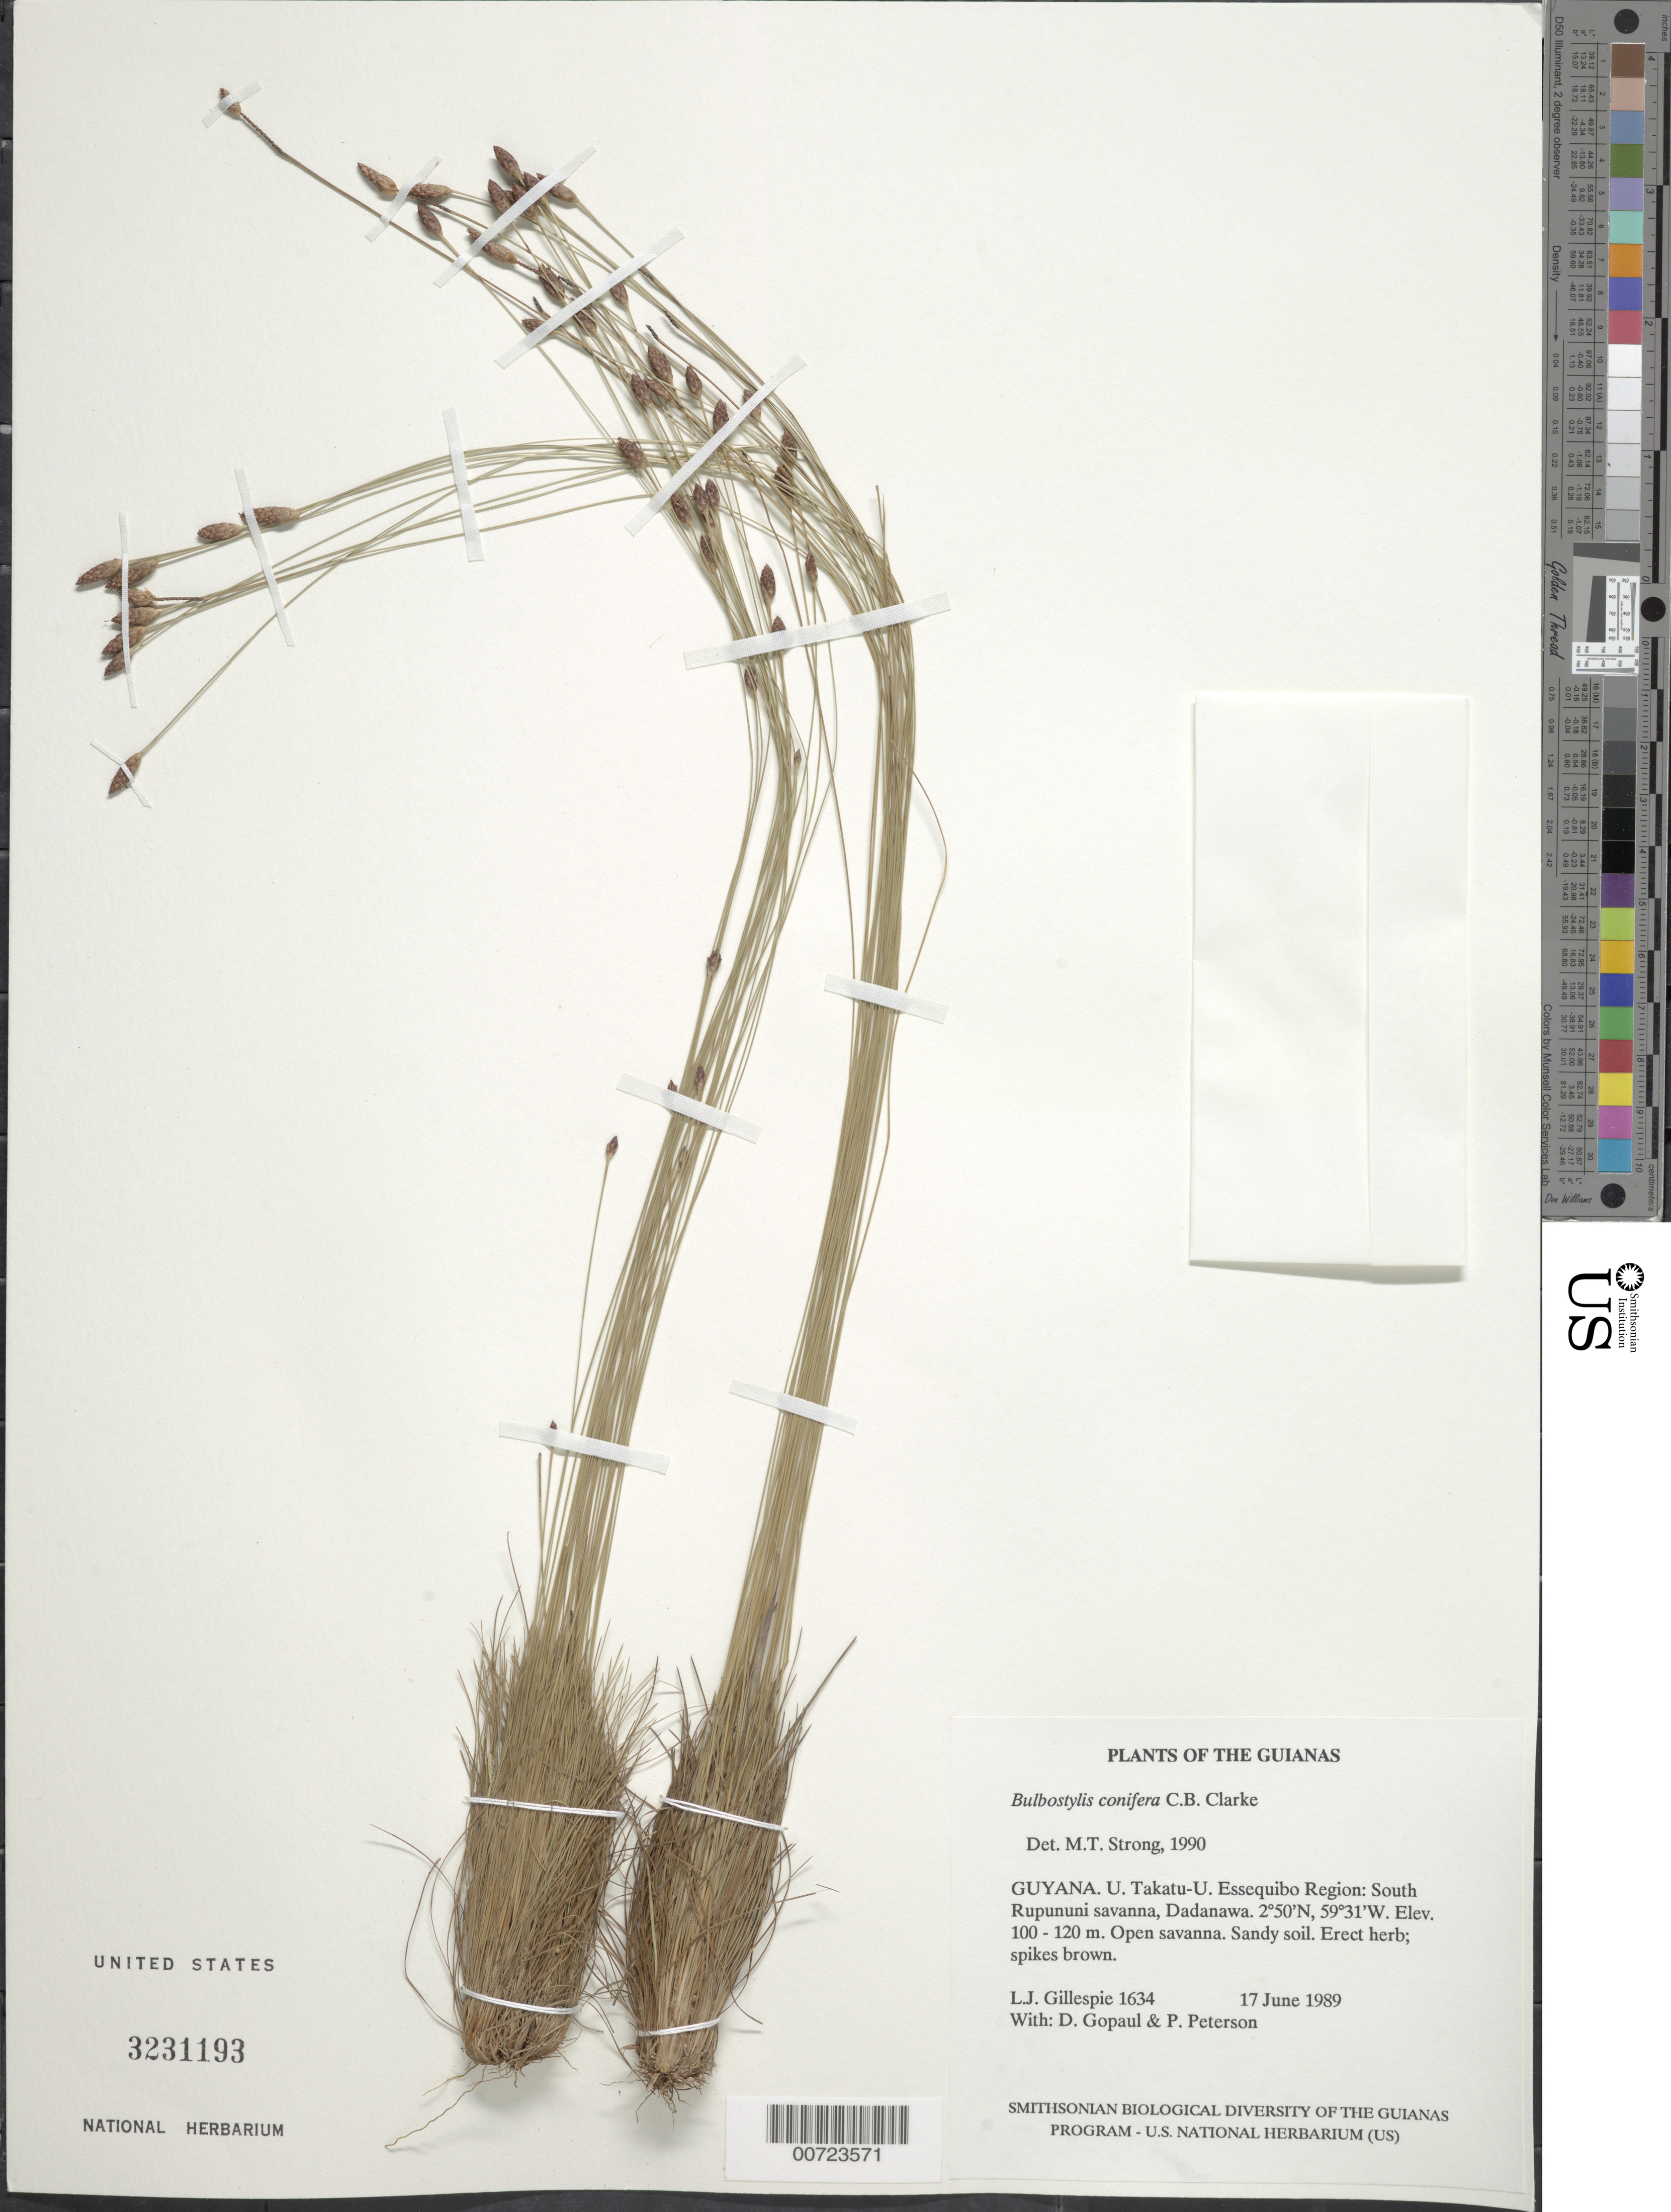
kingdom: Plantae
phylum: Tracheophyta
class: Liliopsida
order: Poales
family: Cyperaceae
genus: Bulbostylis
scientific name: Bulbostylis conifera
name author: (Kunth) C.B. Clarke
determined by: Strong, M. T., (US), Smithsonian Institution - National Museum of Natural History (UNITED STATES)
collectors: L. J. Gillespie, D. Gopaul & P. M. Peterson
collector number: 1634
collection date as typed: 17 June 1989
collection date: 1989-06-17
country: Guyana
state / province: U. Takutu-U. Essequibo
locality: South Rupununi savanna, Dadanawa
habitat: Open savanna. Sandy soil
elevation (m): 100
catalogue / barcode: US 3231193